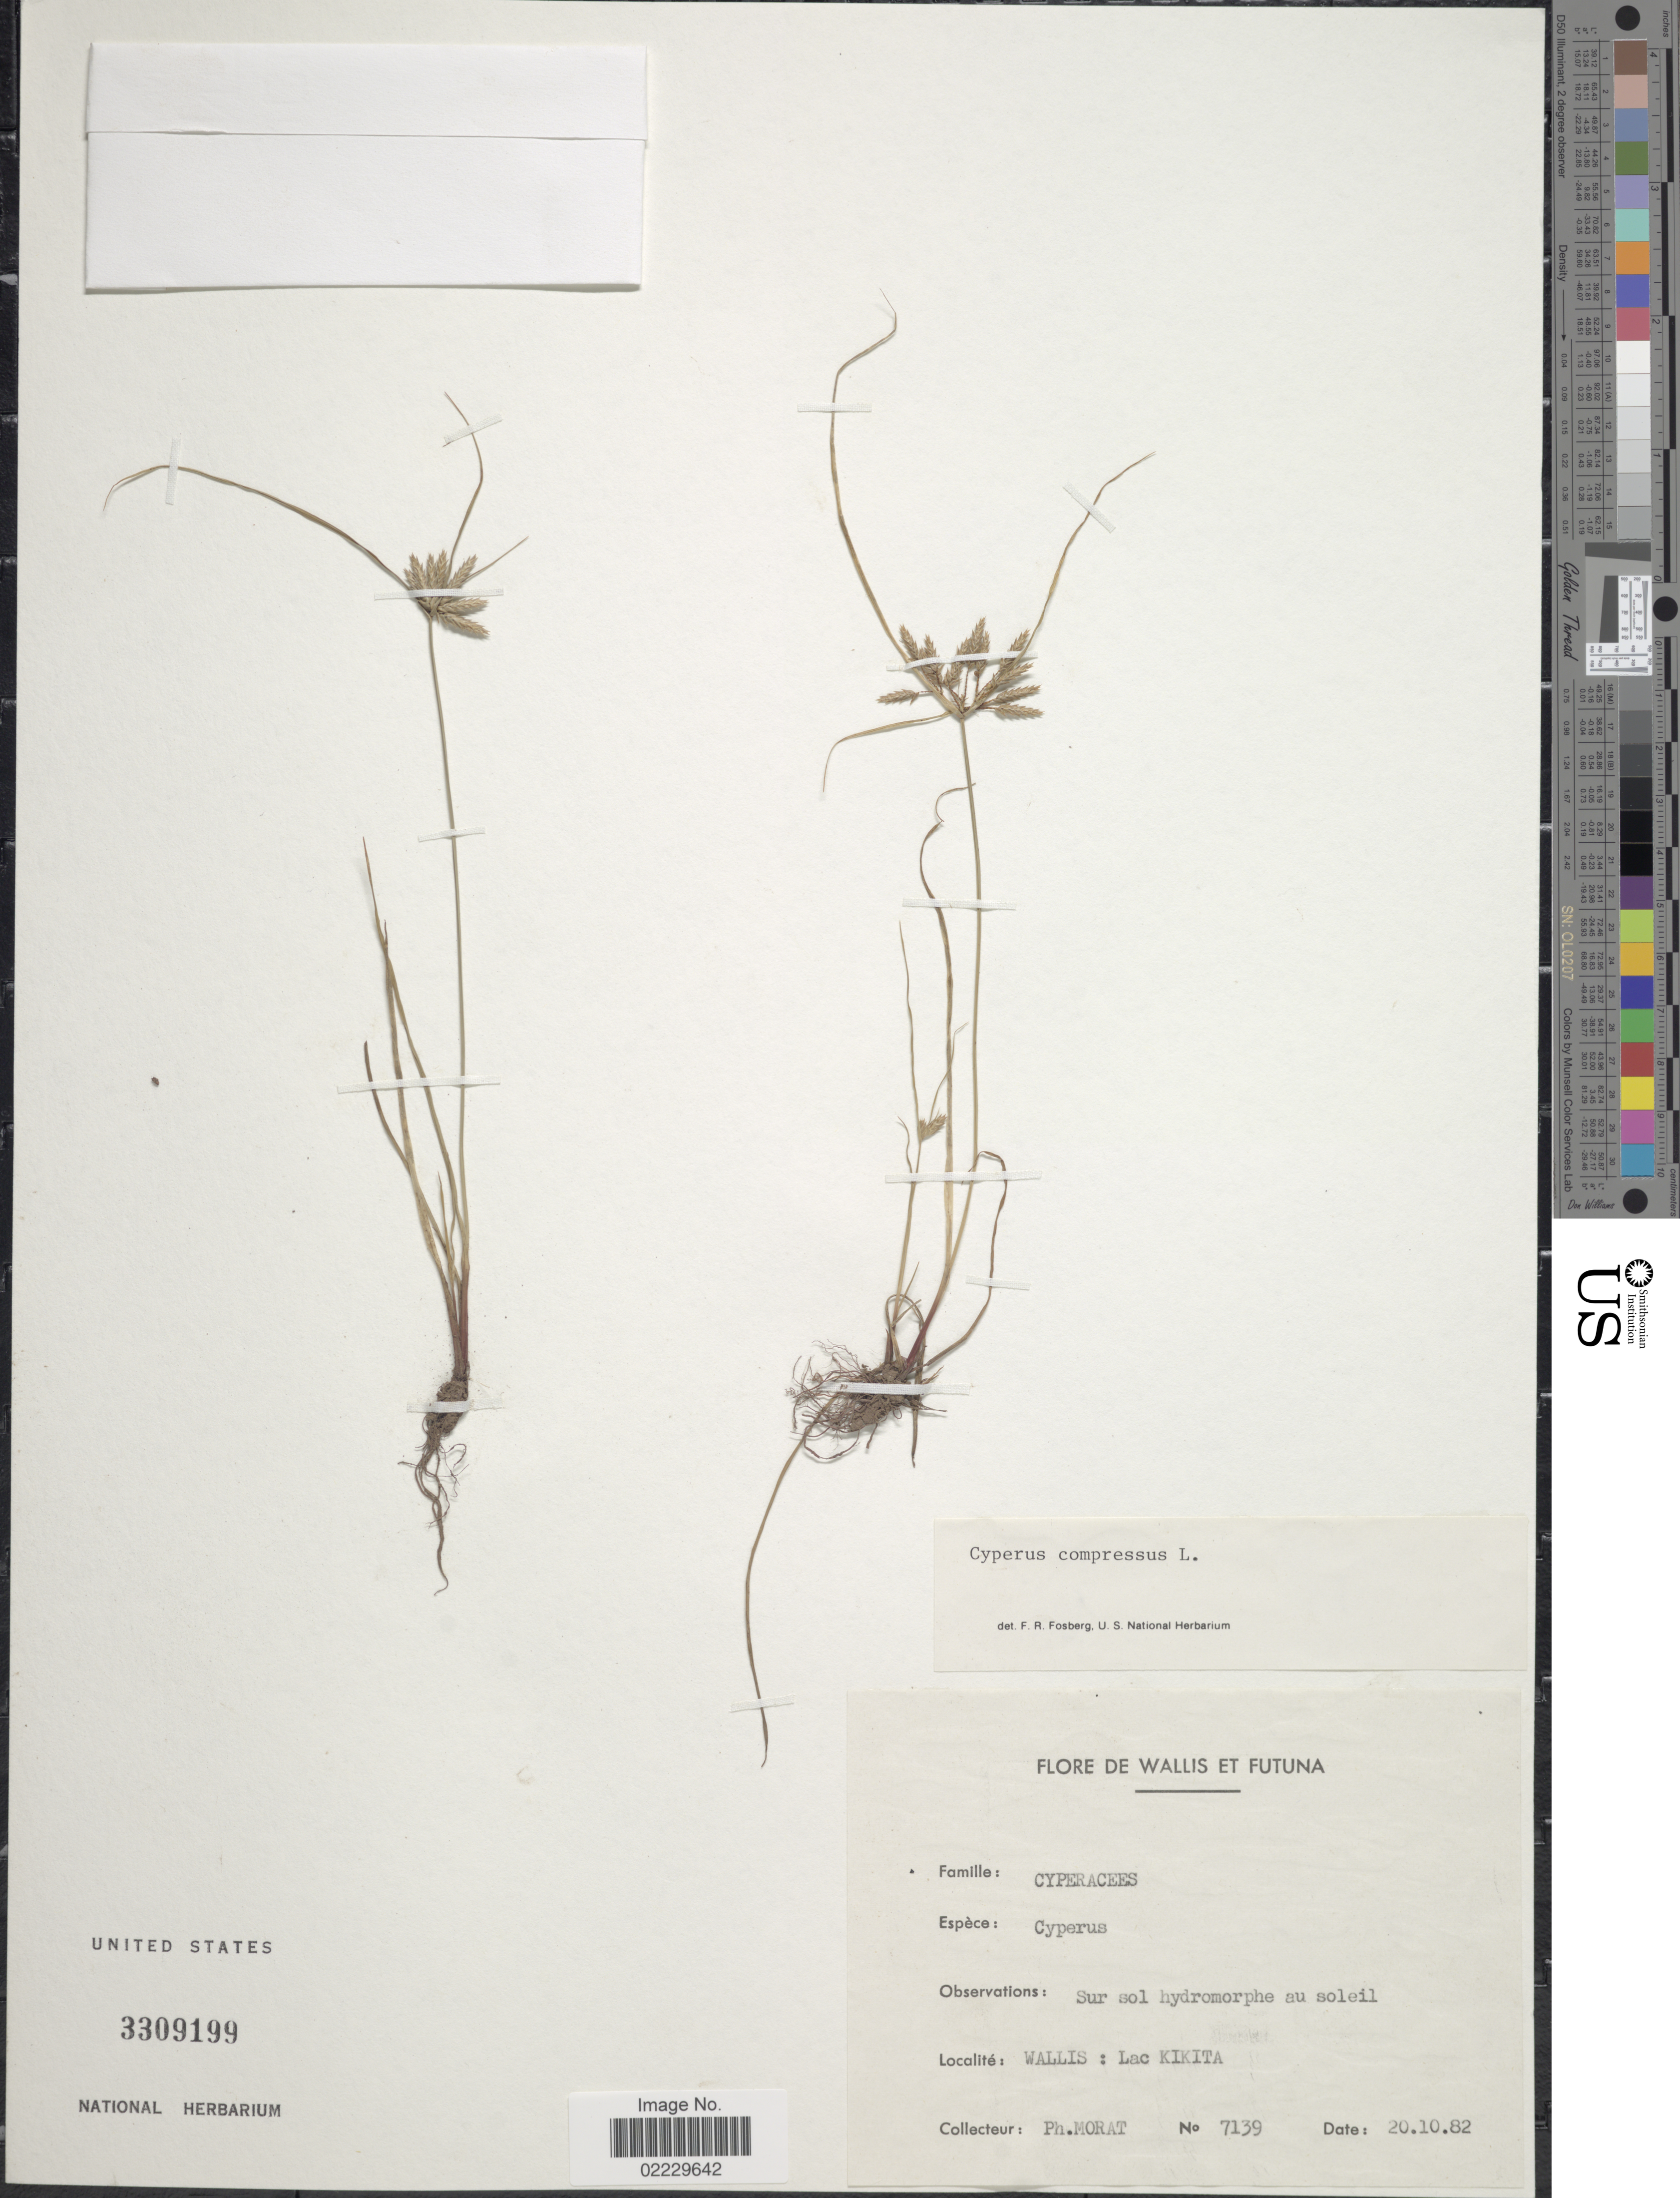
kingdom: Plantae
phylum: Tracheophyta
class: Liliopsida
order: Poales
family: Cyperaceae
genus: Cyperus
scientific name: Cyperus compressus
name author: L.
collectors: P. Morat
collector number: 7139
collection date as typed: Transcribed d/m/y: 20/10/82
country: Wallis and Futuna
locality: Wallis: Lac Kikita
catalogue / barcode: US 3309199